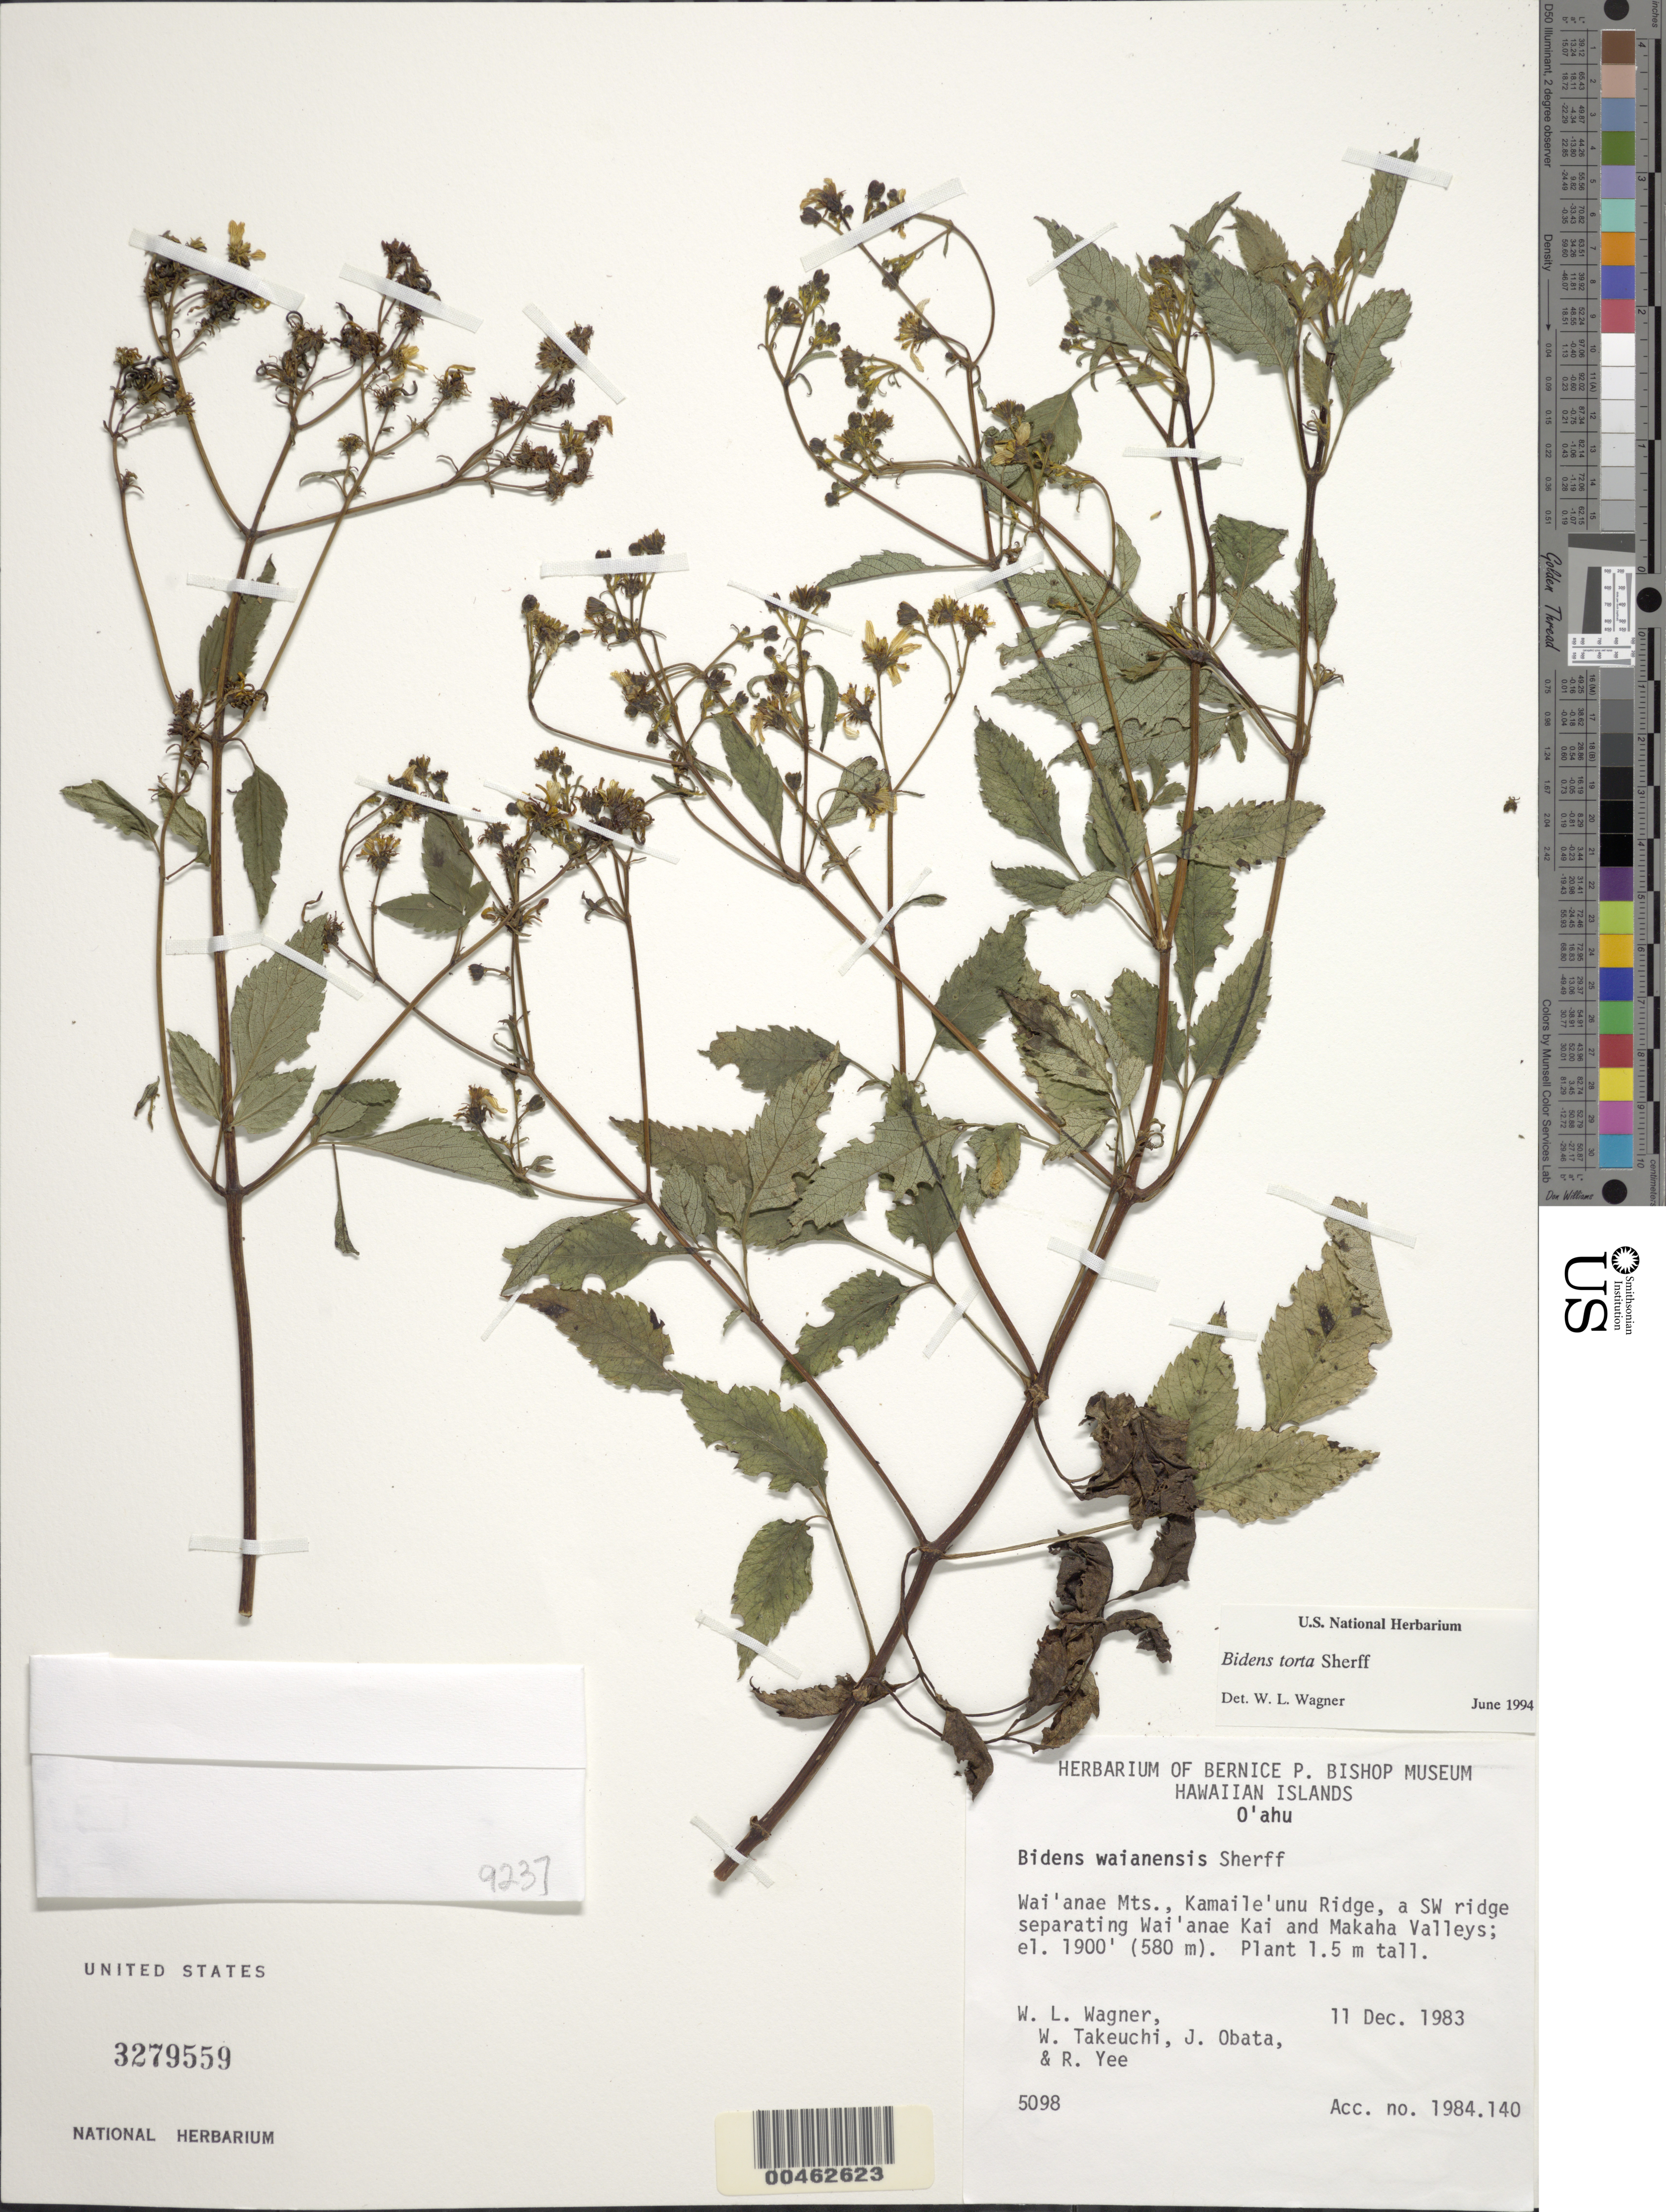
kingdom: Plantae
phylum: Tracheophyta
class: Magnoliopsida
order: Asterales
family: Asteraceae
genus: Bidens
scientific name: Bidens torta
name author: Sherff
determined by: Wagner, W. L., (BOT), Smithsonian Institution - National Museum of Natural History (UNITED STATES)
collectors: W. L. Wagner, W. N. Takeuchi, J. Obata & R. Yee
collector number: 5098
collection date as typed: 11 Dec 1983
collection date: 1983-12-11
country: United States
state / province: Hawaii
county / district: Honolulu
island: Oahu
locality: Wai'anae Mts., Kamaile'unu Ridge, a SW ridge separating Wai'anae Kai and Makaha Valleys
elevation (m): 579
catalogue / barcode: US 3279559